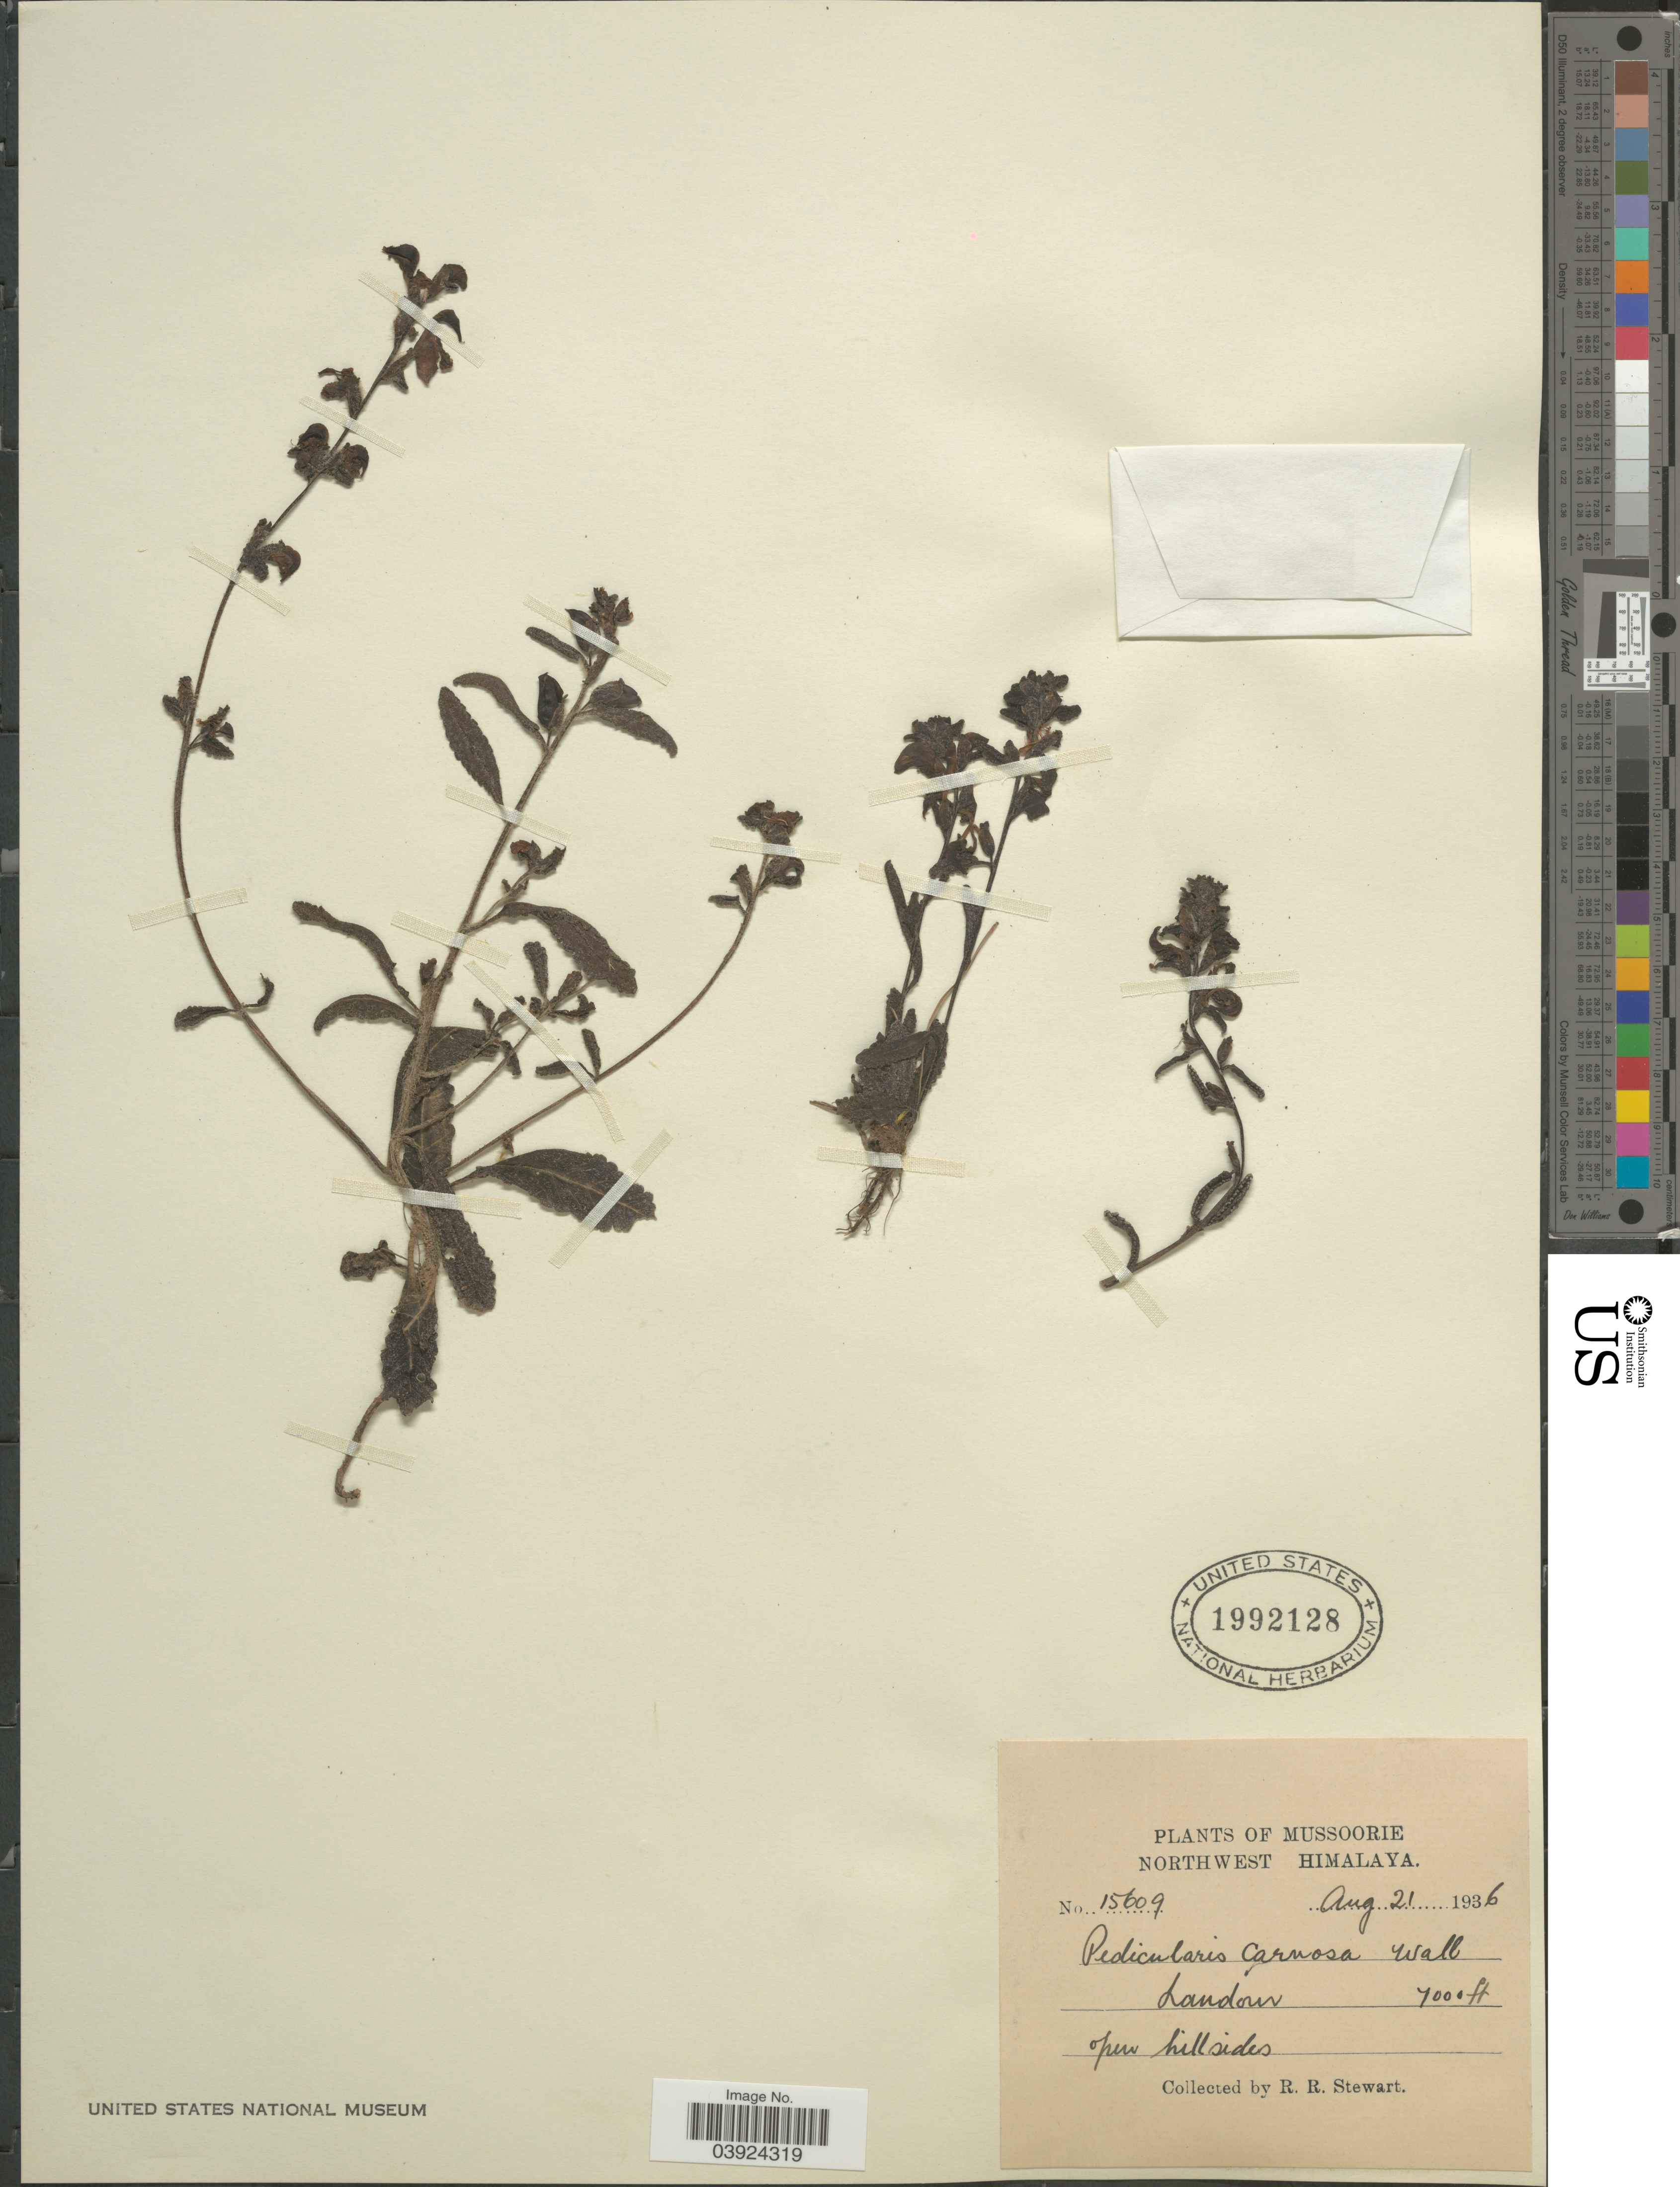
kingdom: Plantae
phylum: Tracheophyta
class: Magnoliopsida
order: Lamiales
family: Orobanchaceae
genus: Pedicularis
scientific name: Pedicularis carnosa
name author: Wall.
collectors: R. Stewart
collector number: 15609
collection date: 1936-08-21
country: India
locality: Mussoorie. Northwest Himalaya. Landour.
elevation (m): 2134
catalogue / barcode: US 1992128